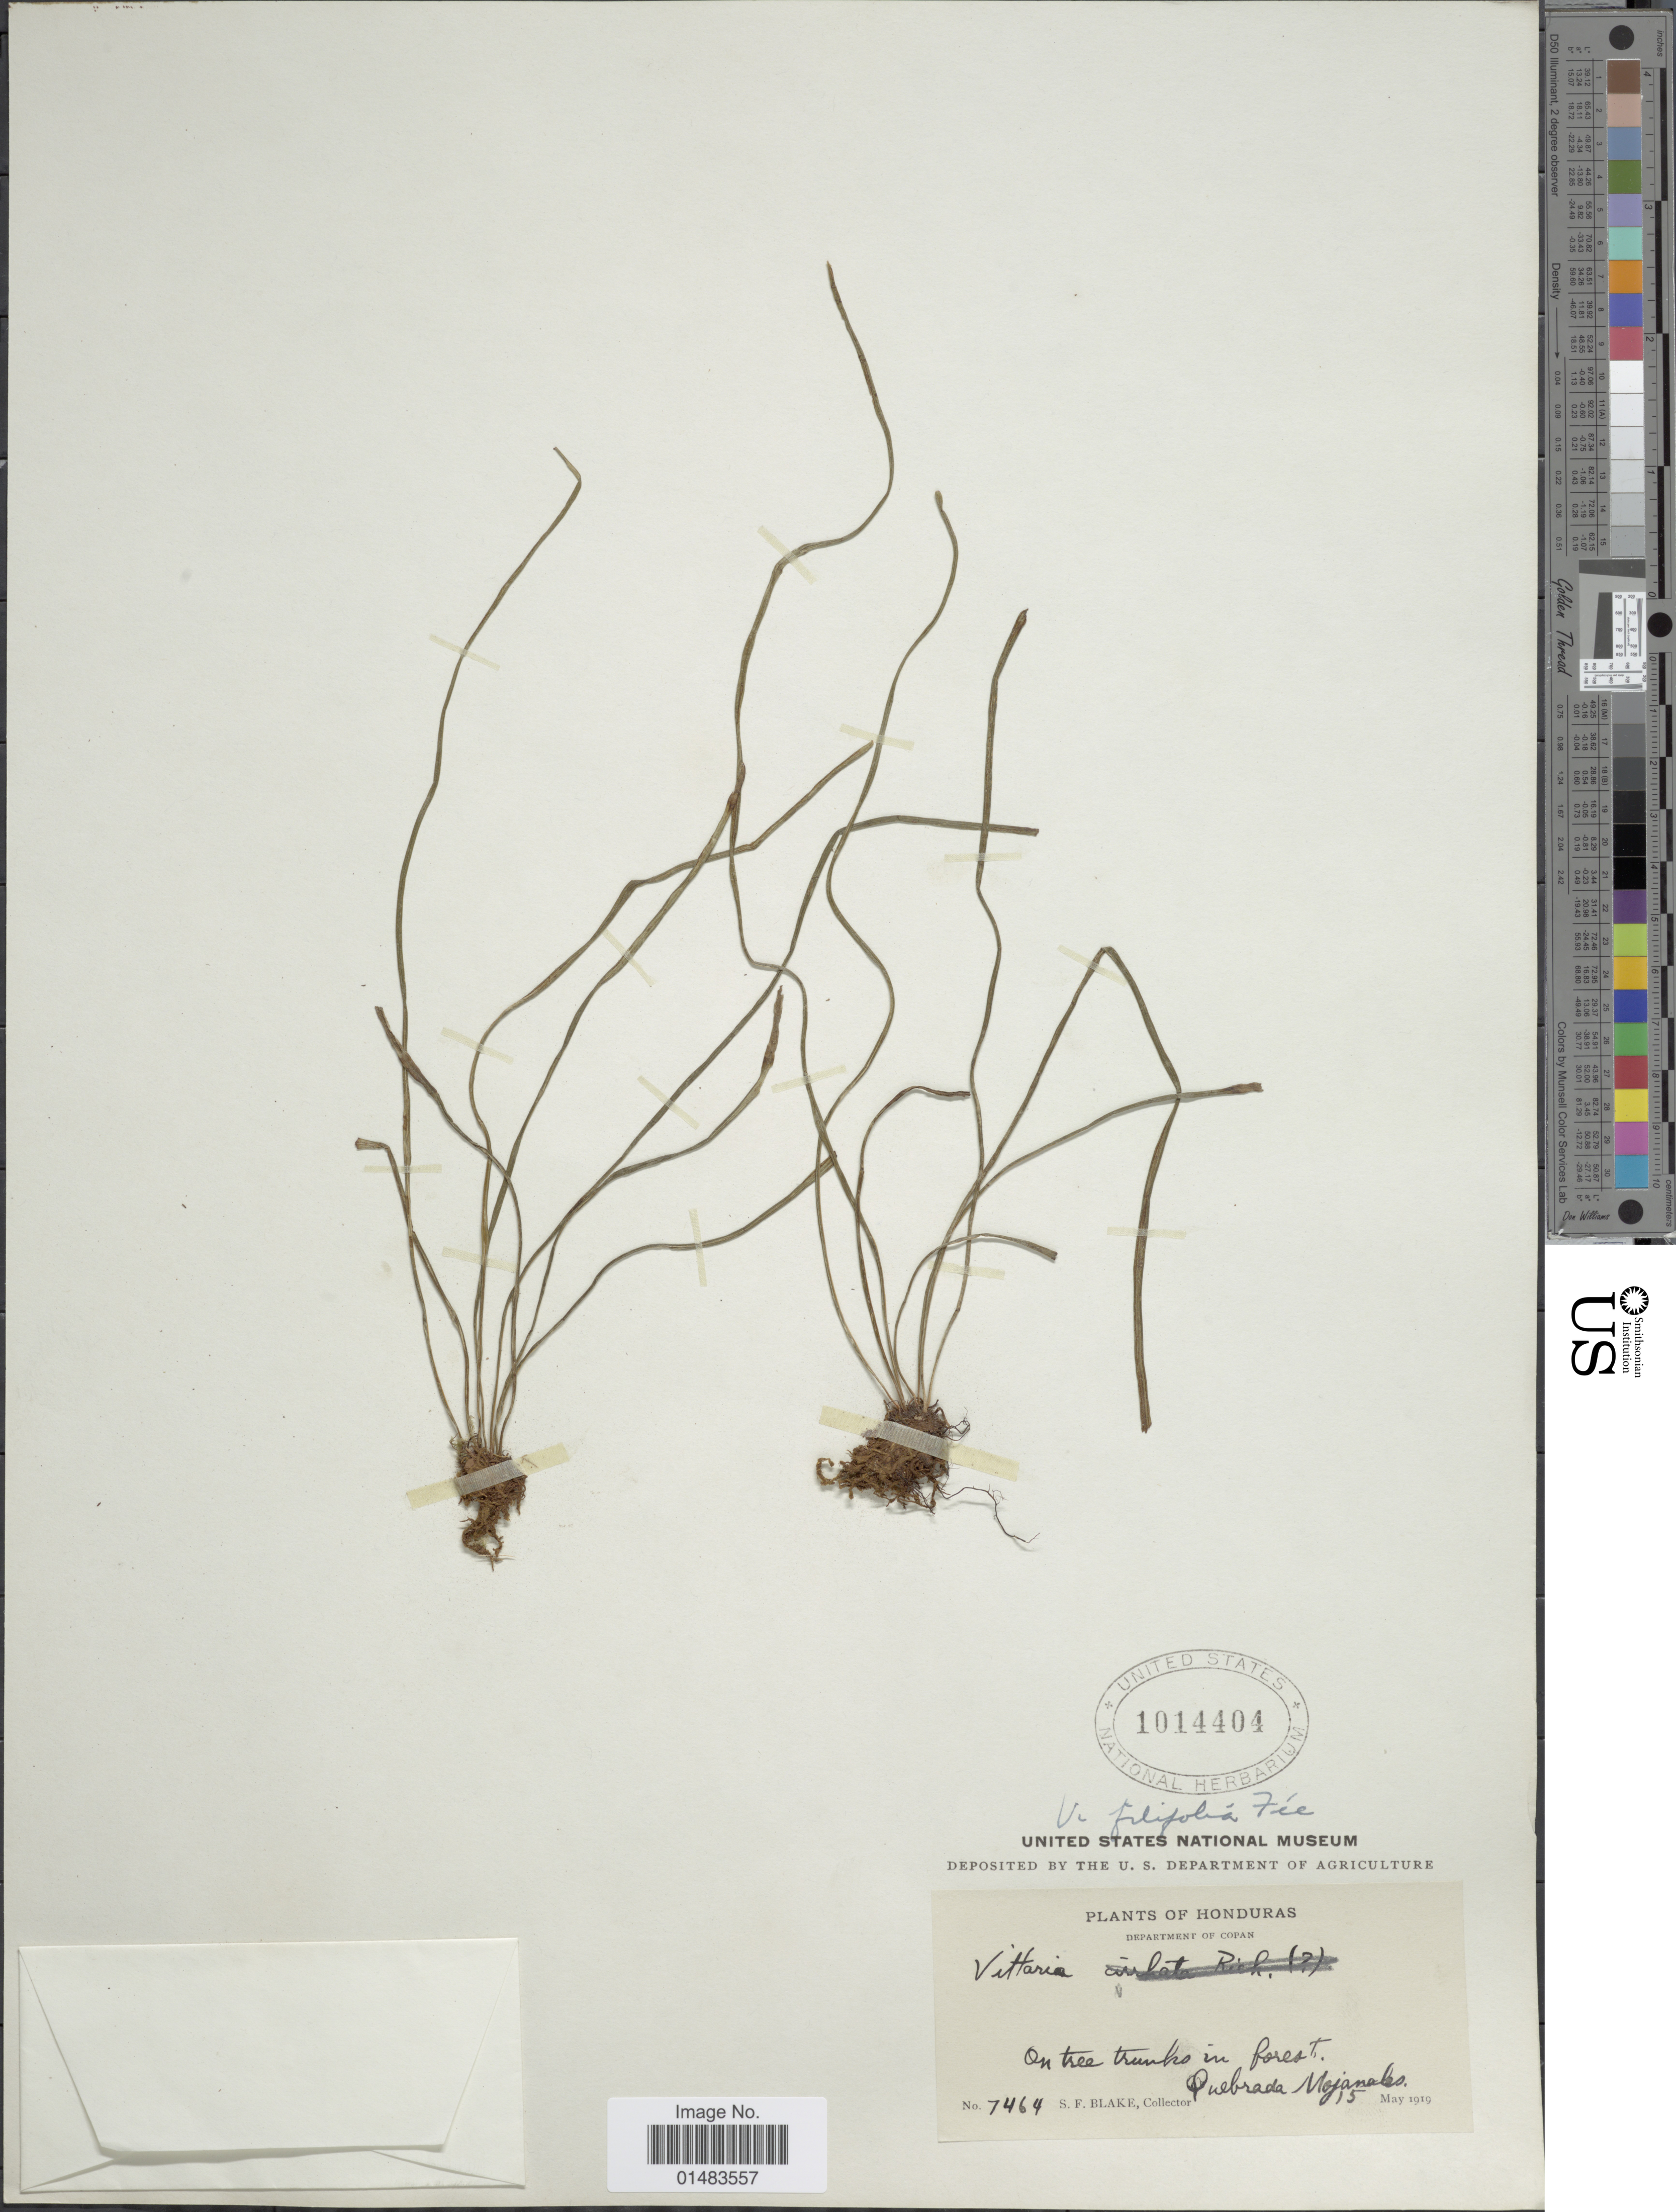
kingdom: Plantae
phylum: Tracheophyta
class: Polypodiopsida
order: Polypodiales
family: Pteridaceae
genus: Vittaria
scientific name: Vittaria graminifolia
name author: Kaulf.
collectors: S. Blake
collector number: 7464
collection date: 1919-05-15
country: Honduras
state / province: Copán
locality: Honduras, Quebrada Majanales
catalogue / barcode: US 1014404